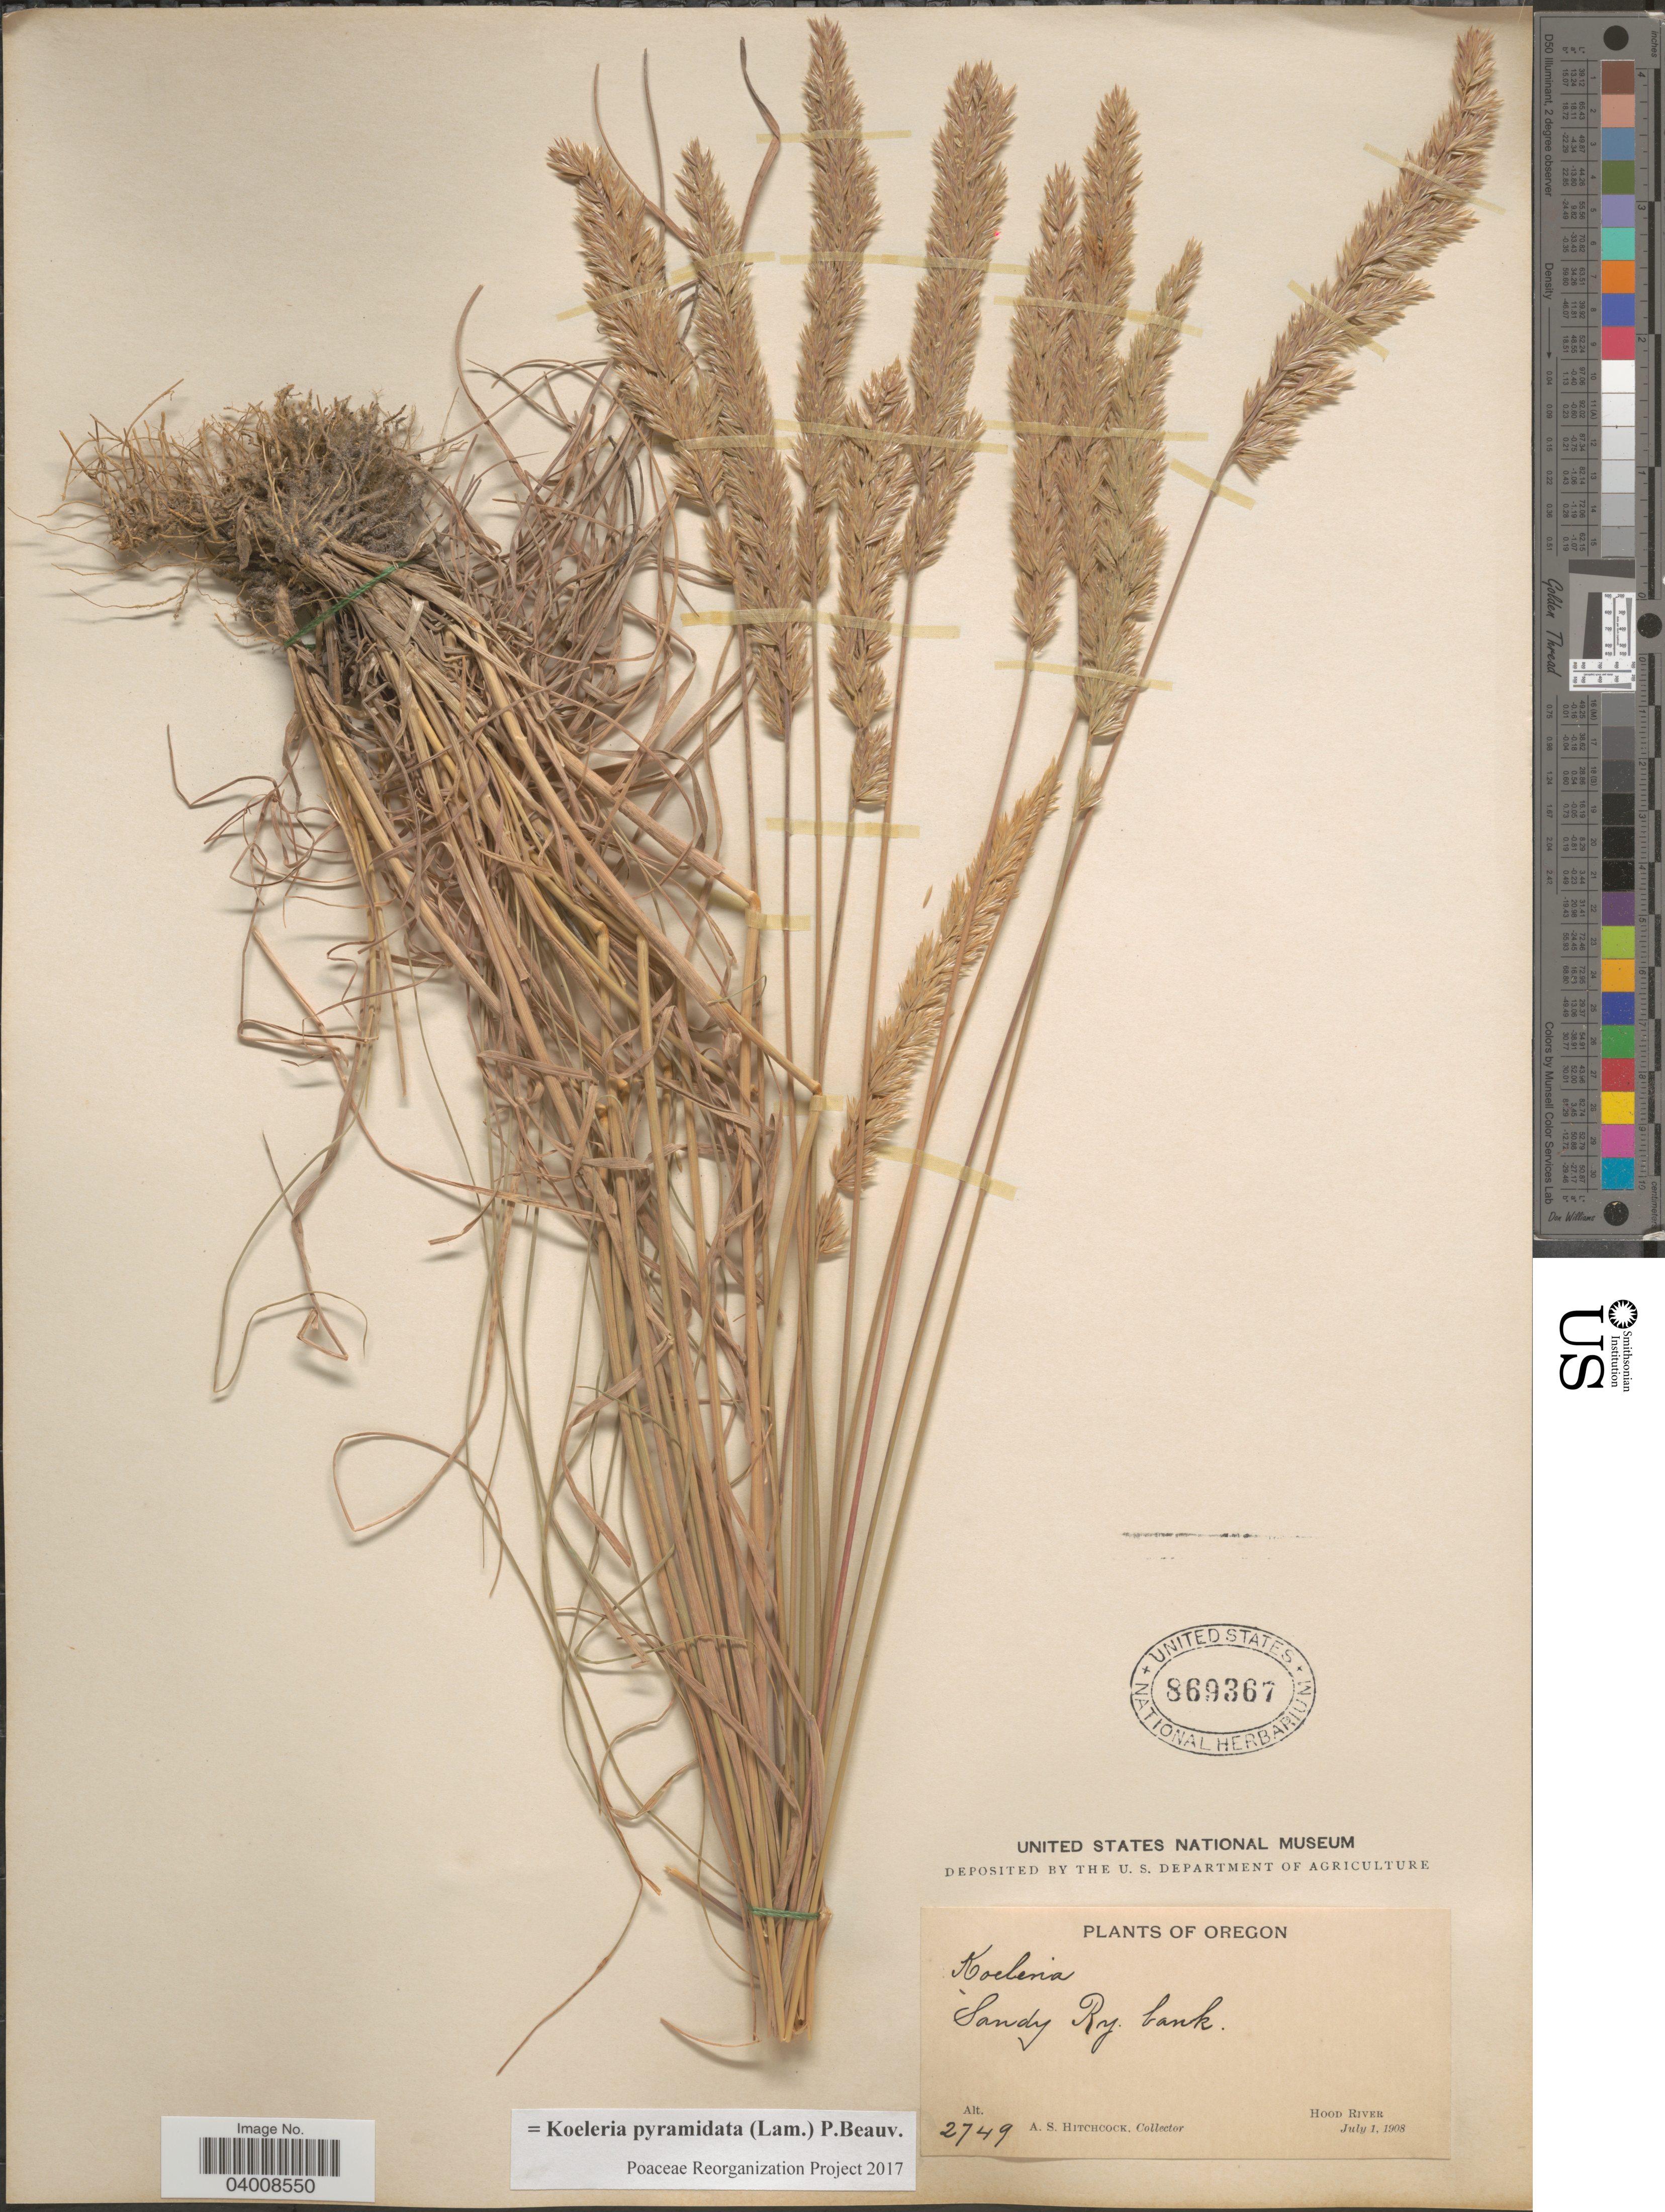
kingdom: Plantae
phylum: Tracheophyta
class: Liliopsida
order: Poales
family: Poaceae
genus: Koeleria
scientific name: Koeleria pyramidata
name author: (Lam.) P. Beauv.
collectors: A. S. Hitchcock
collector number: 2749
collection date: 1908-07-01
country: United States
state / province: Oregon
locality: Sandy Ry. bank. Hood River.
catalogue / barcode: US 869367